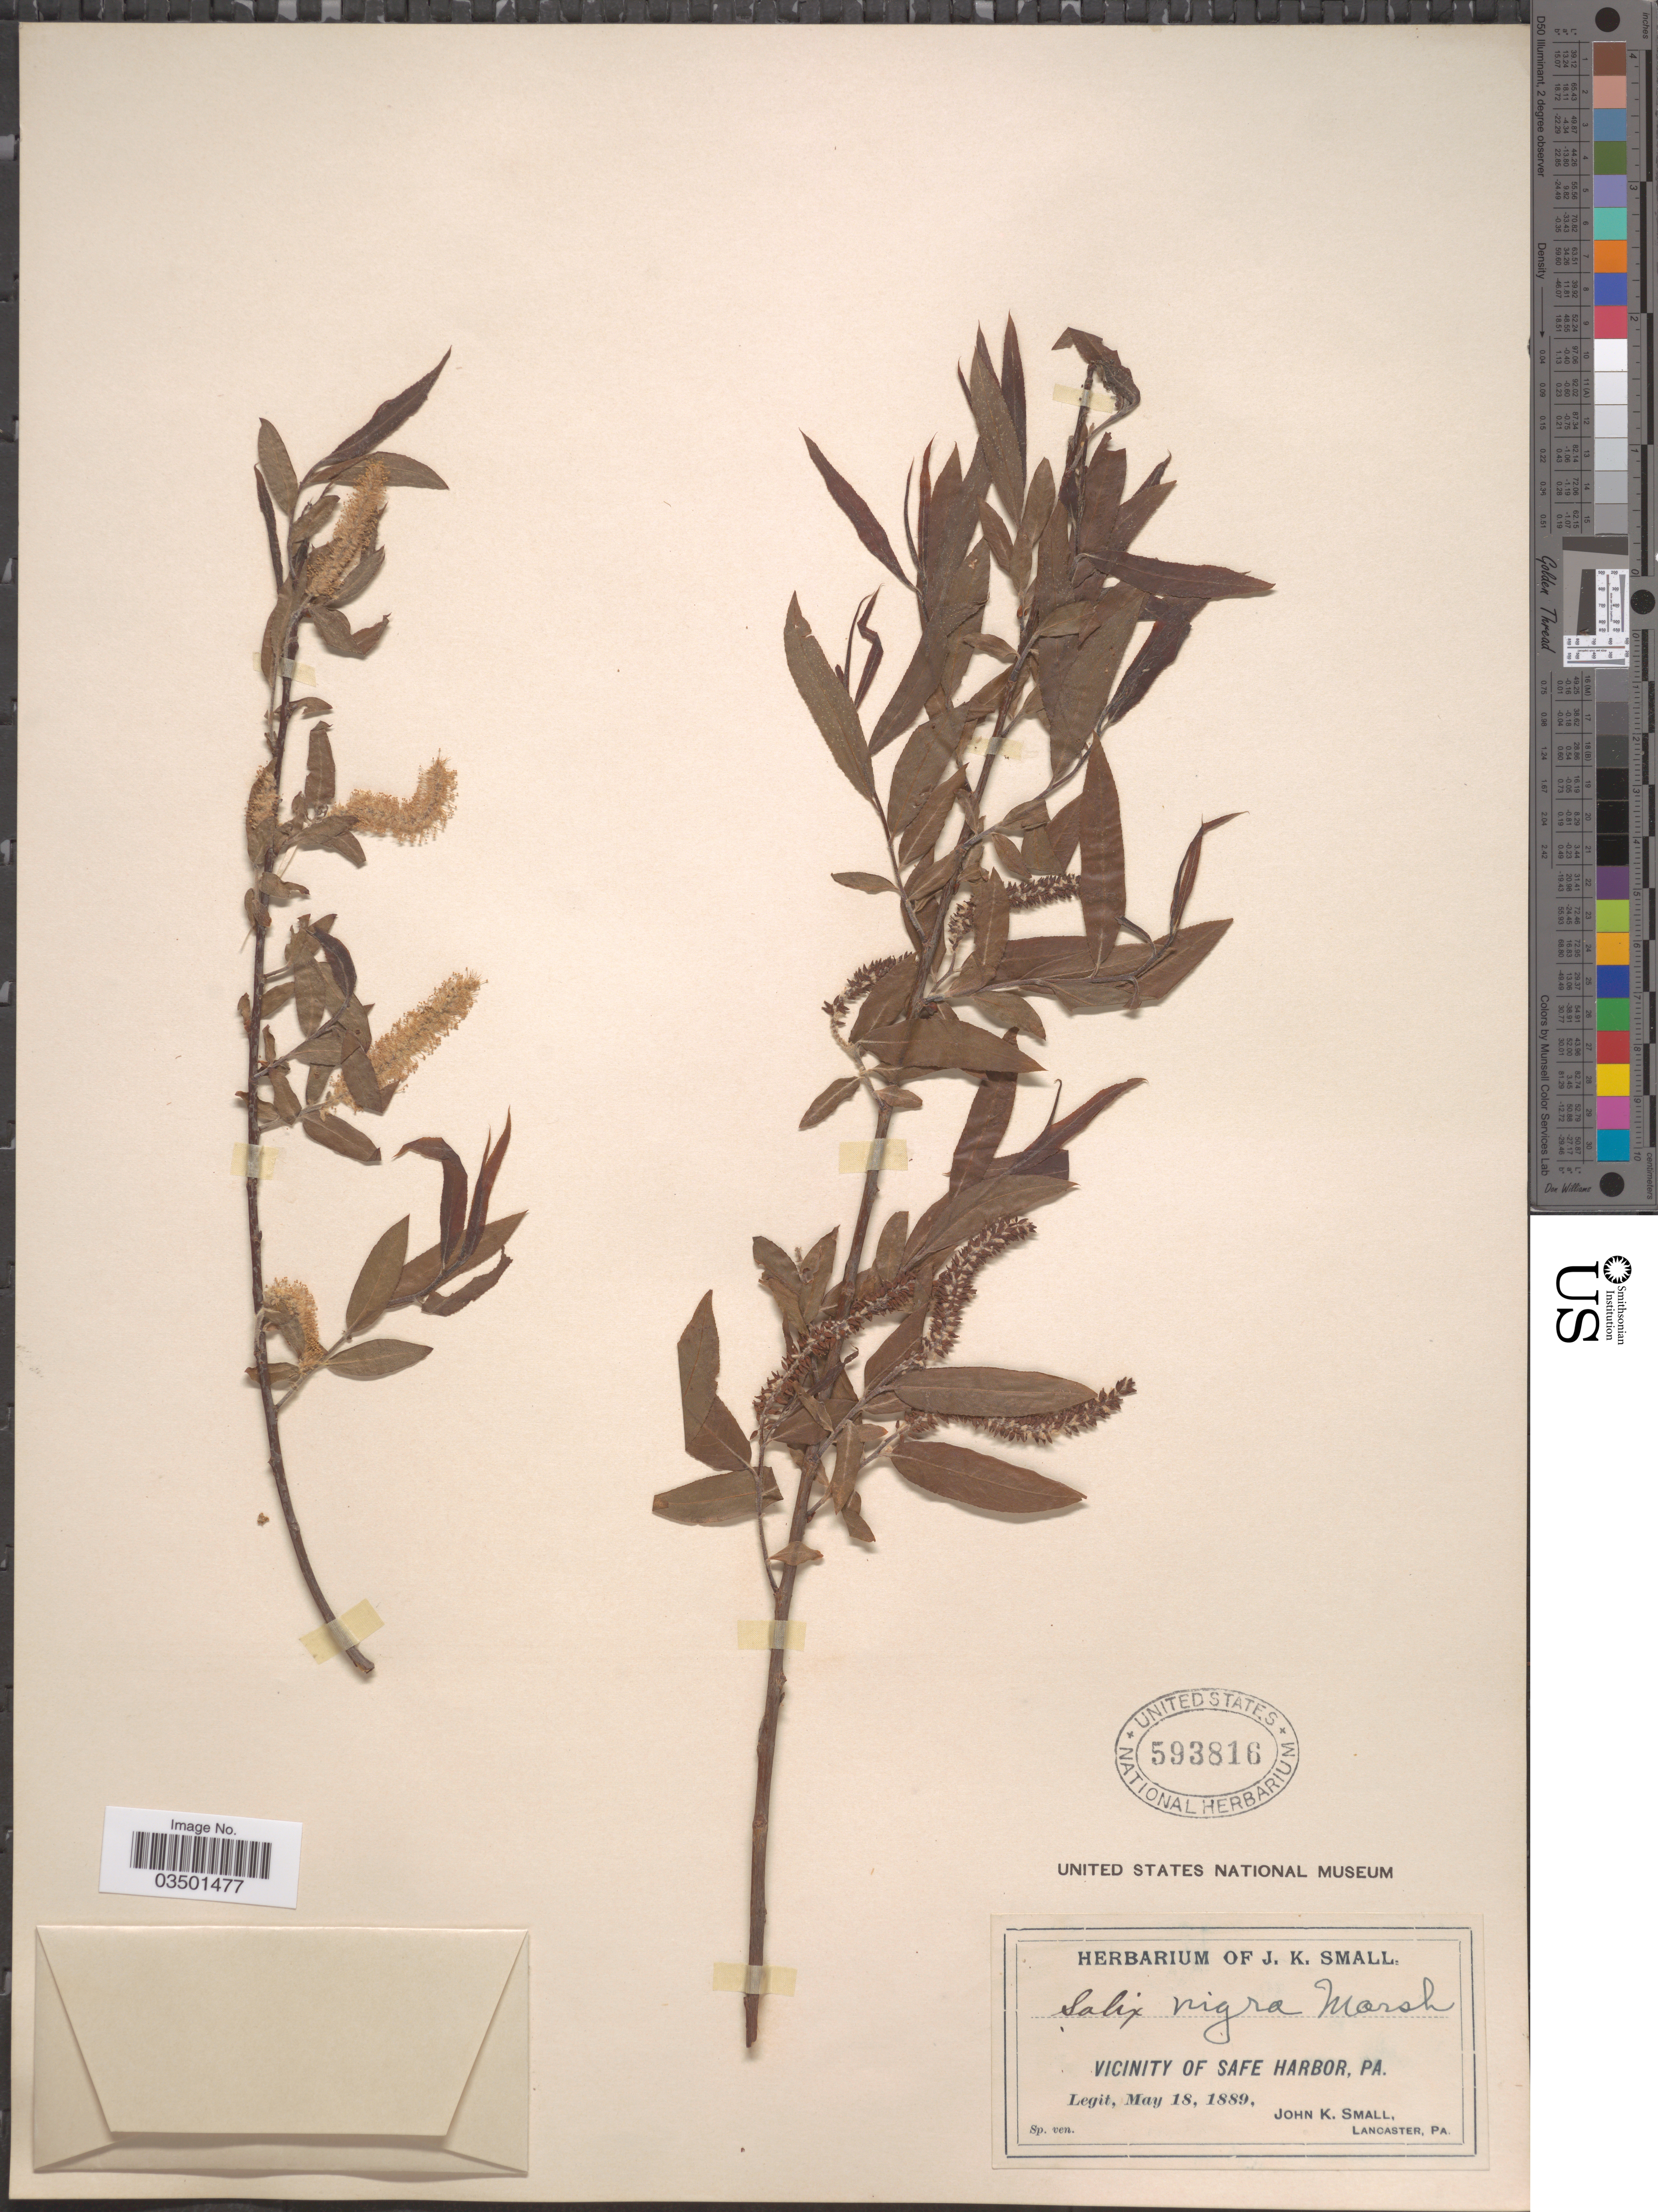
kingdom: Plantae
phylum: Tracheophyta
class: Magnoliopsida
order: Malpighiales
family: Salicaceae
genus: Salix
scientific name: Salix nigra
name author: Marshall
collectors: J. K. Small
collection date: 1889-05-18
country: United States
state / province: Pennsylvania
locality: Vicinity of Safe Harbor.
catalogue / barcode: US 593816